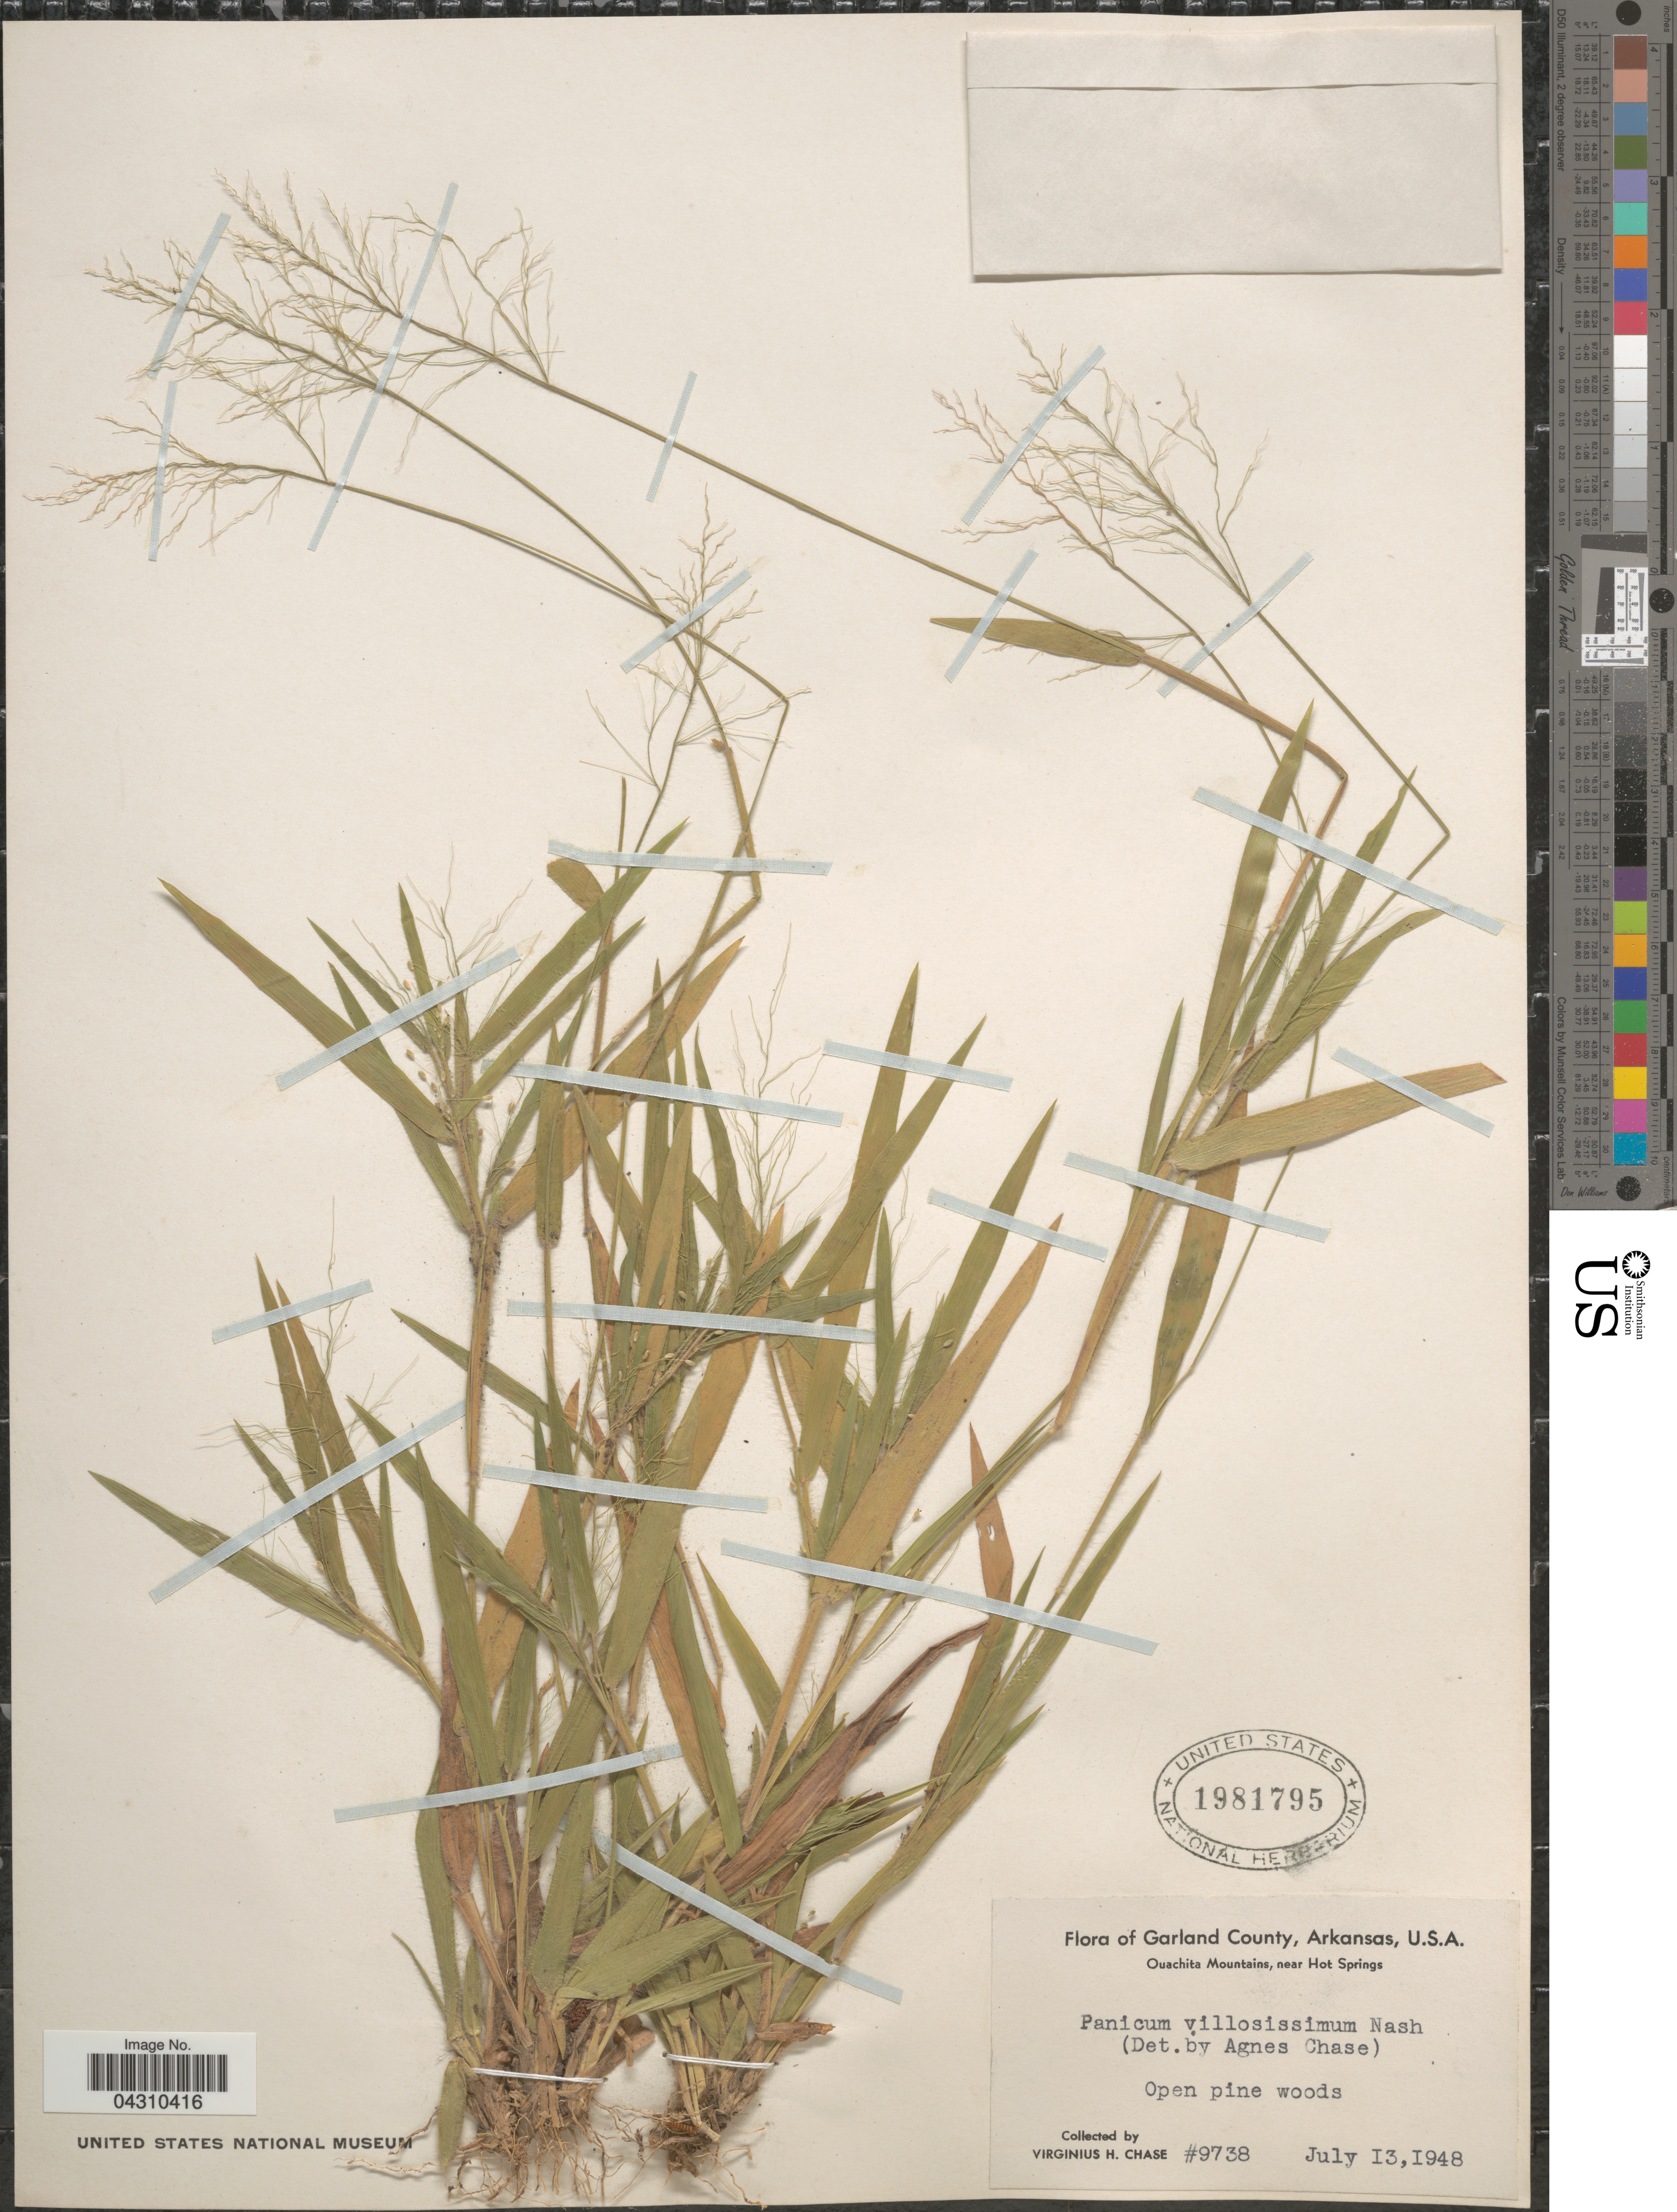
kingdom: Plantae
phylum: Tracheophyta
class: Liliopsida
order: Poales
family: Poaceae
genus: Dichanthelium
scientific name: Dichanthelium acuminatum var. acuminatum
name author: (Sw.) Gould & C.A. Clark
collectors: V. H. Chase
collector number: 9738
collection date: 1948-07-13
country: United States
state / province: Arkansas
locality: Garland County. Ouachita Mountains, near Hot Springs. Open pine woods.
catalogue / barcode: US 1981795